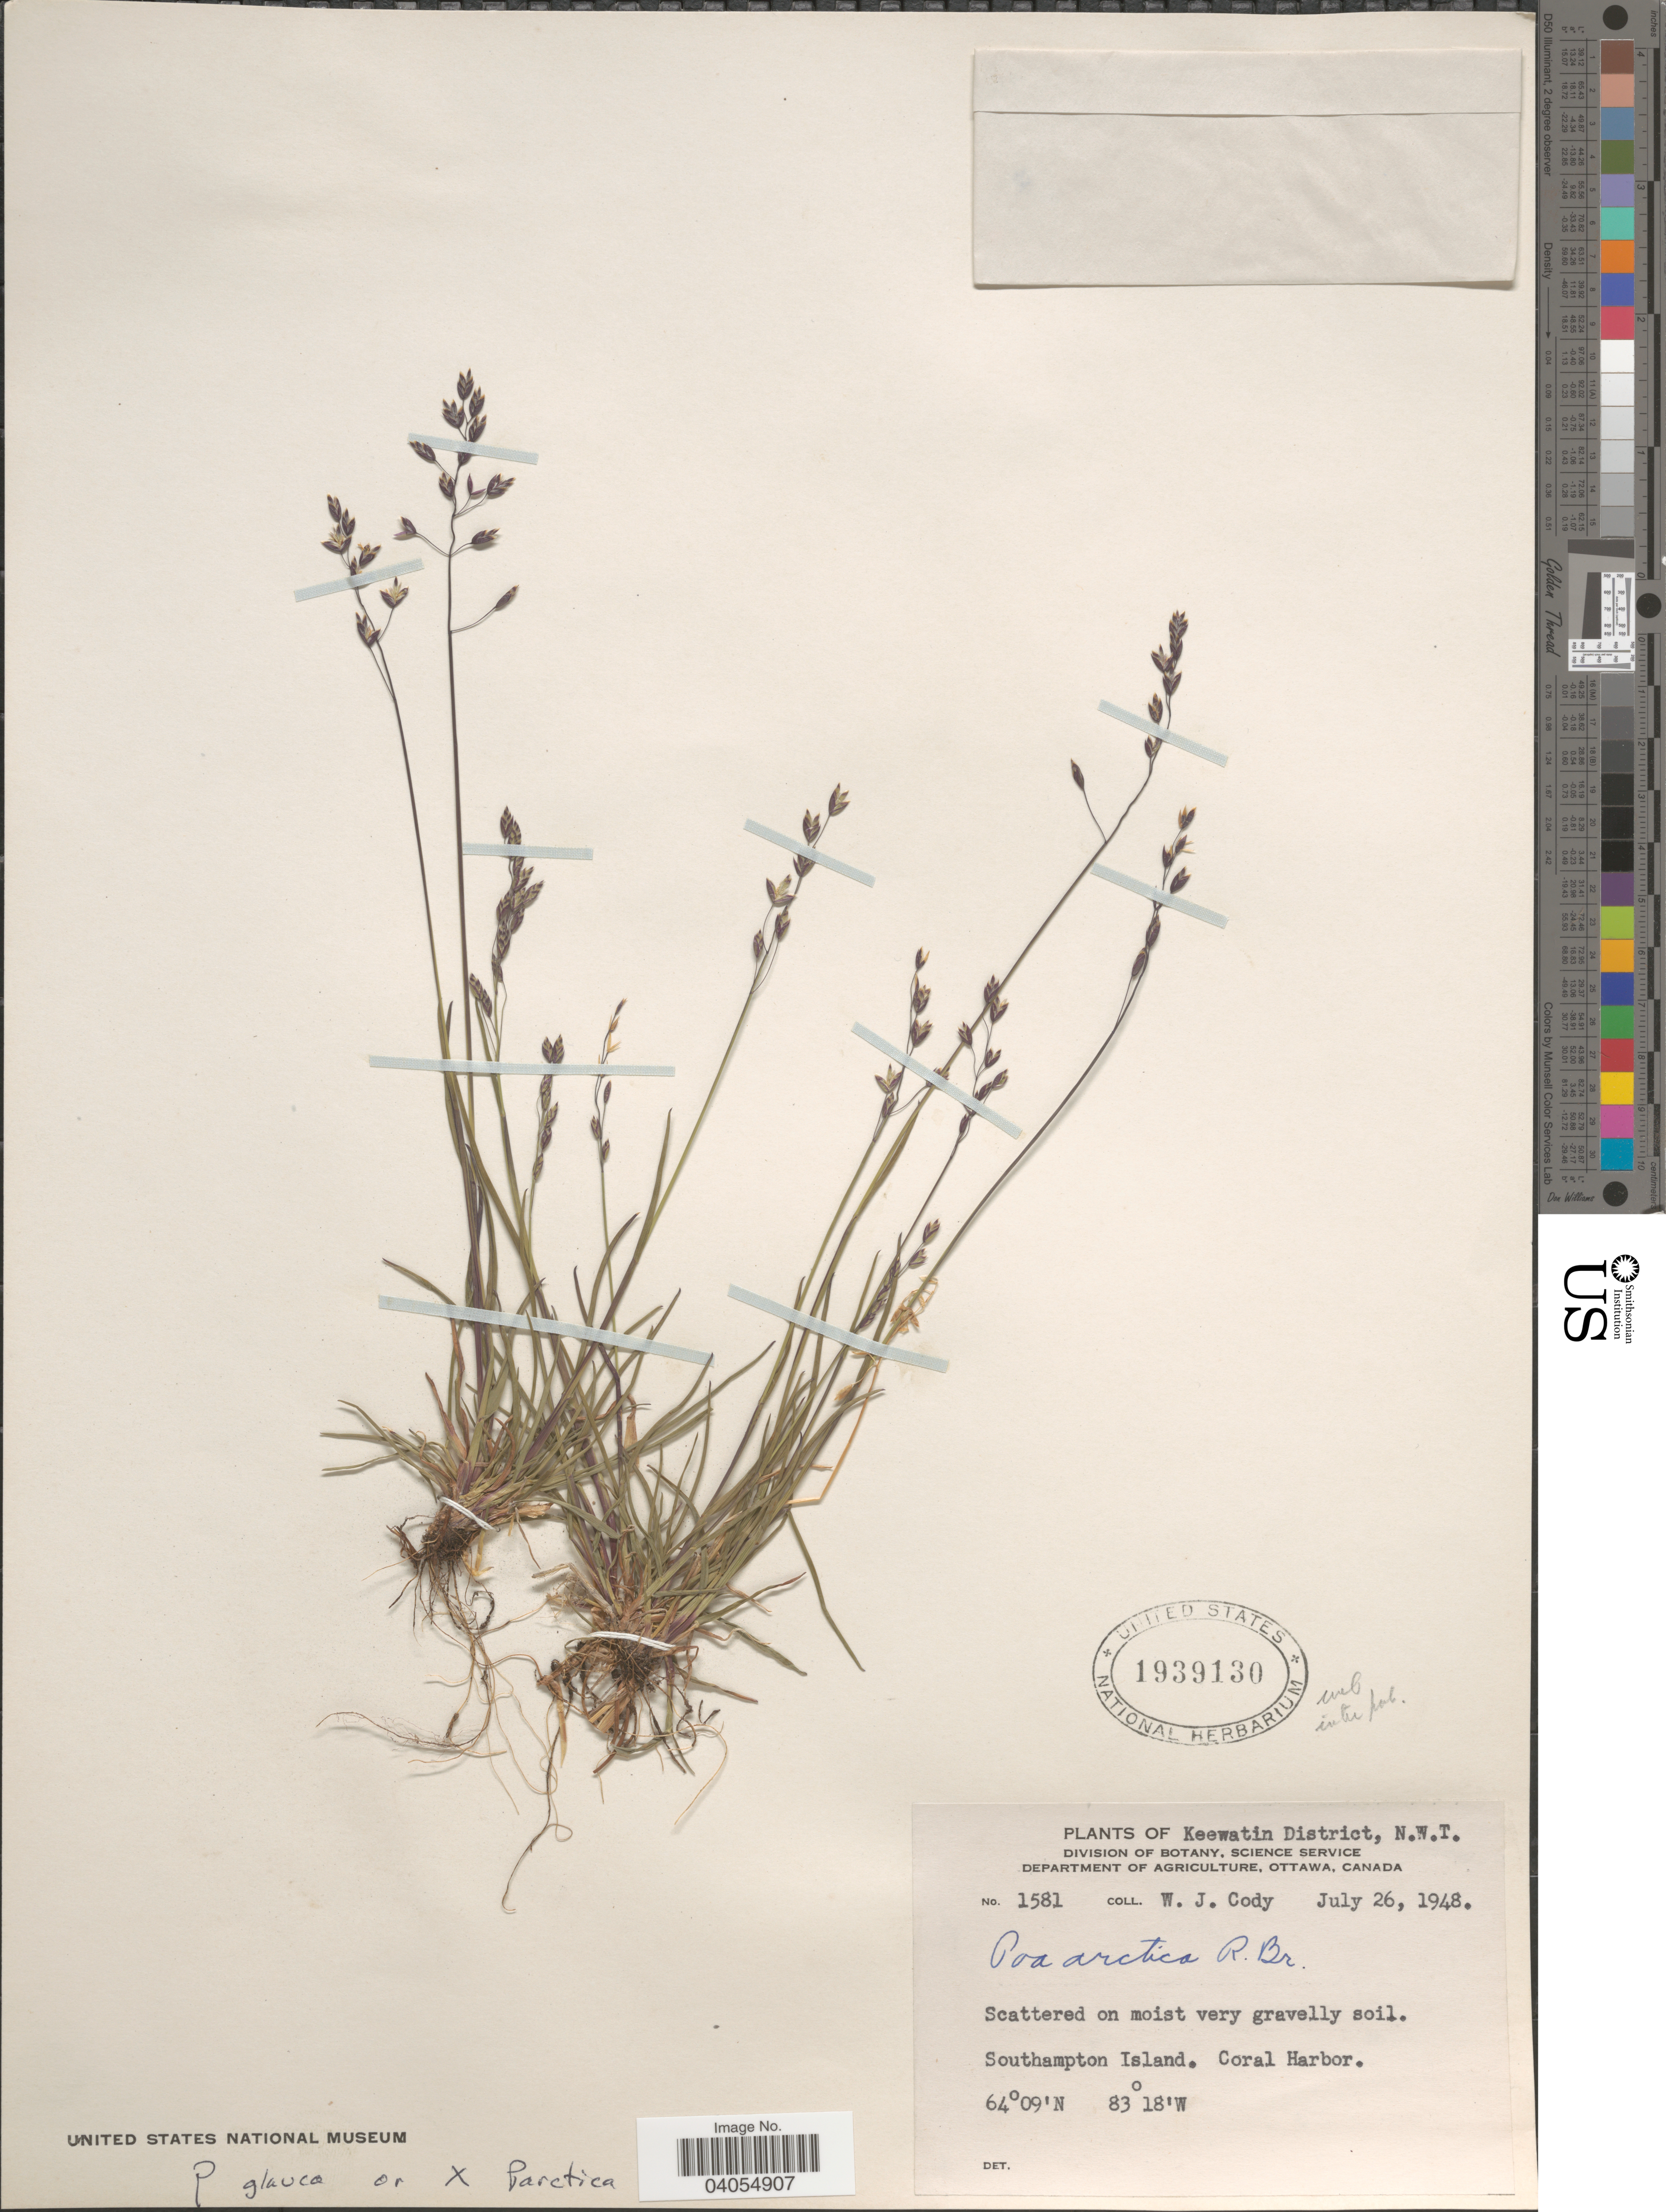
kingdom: Plantae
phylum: Tracheophyta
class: Liliopsida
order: Poales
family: Poaceae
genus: Poa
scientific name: Poa arctica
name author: R. Br.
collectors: W. Cody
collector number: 1581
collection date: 1948-07-26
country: Canada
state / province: Northwest Territories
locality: Keewatin District. Southampton Island. Coral Harbor.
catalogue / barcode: US 1939130